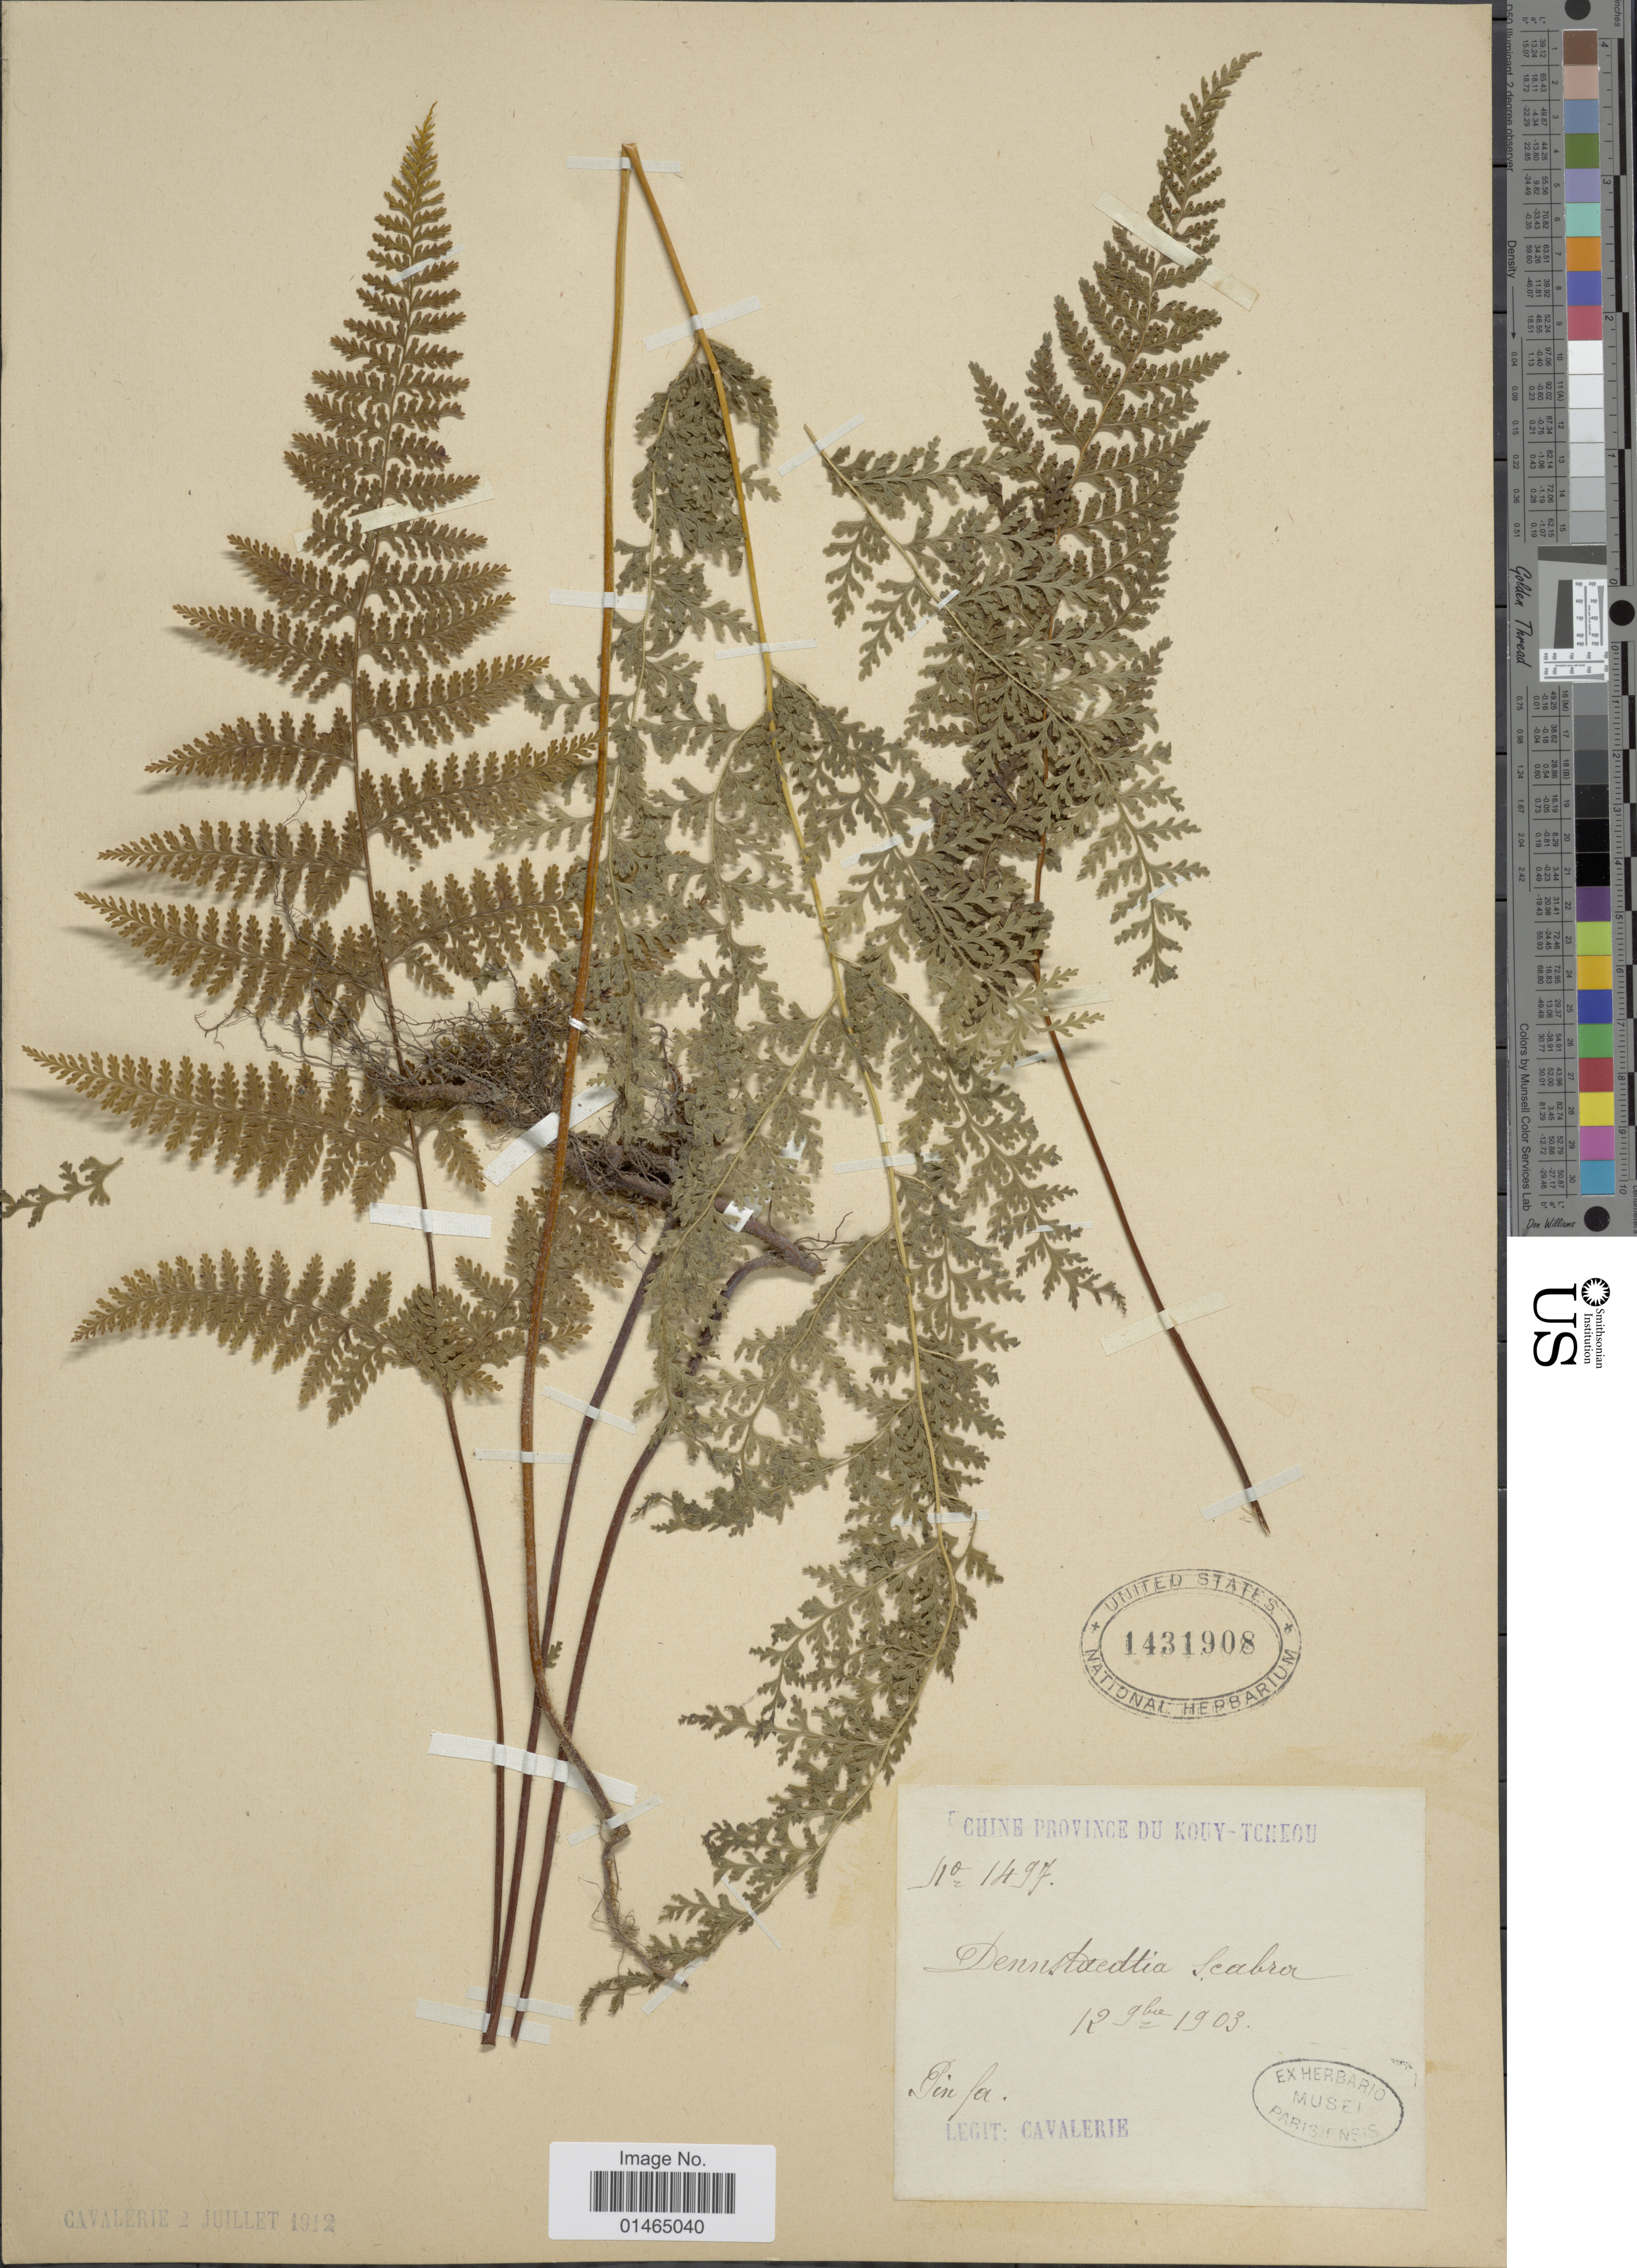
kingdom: Plantae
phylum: Tracheophyta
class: Polypodiopsida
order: Polypodiales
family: Dennstaedtiaceae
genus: Dennstaedtia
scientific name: Dennstaedtia scabra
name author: (Wall. ex Hook.) T. Moore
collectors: -. Cavalerie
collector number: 1497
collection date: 1903-09-12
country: China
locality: Chine province du Kouy-Tcheou. Pin fa. [interpreted]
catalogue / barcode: US 1431908